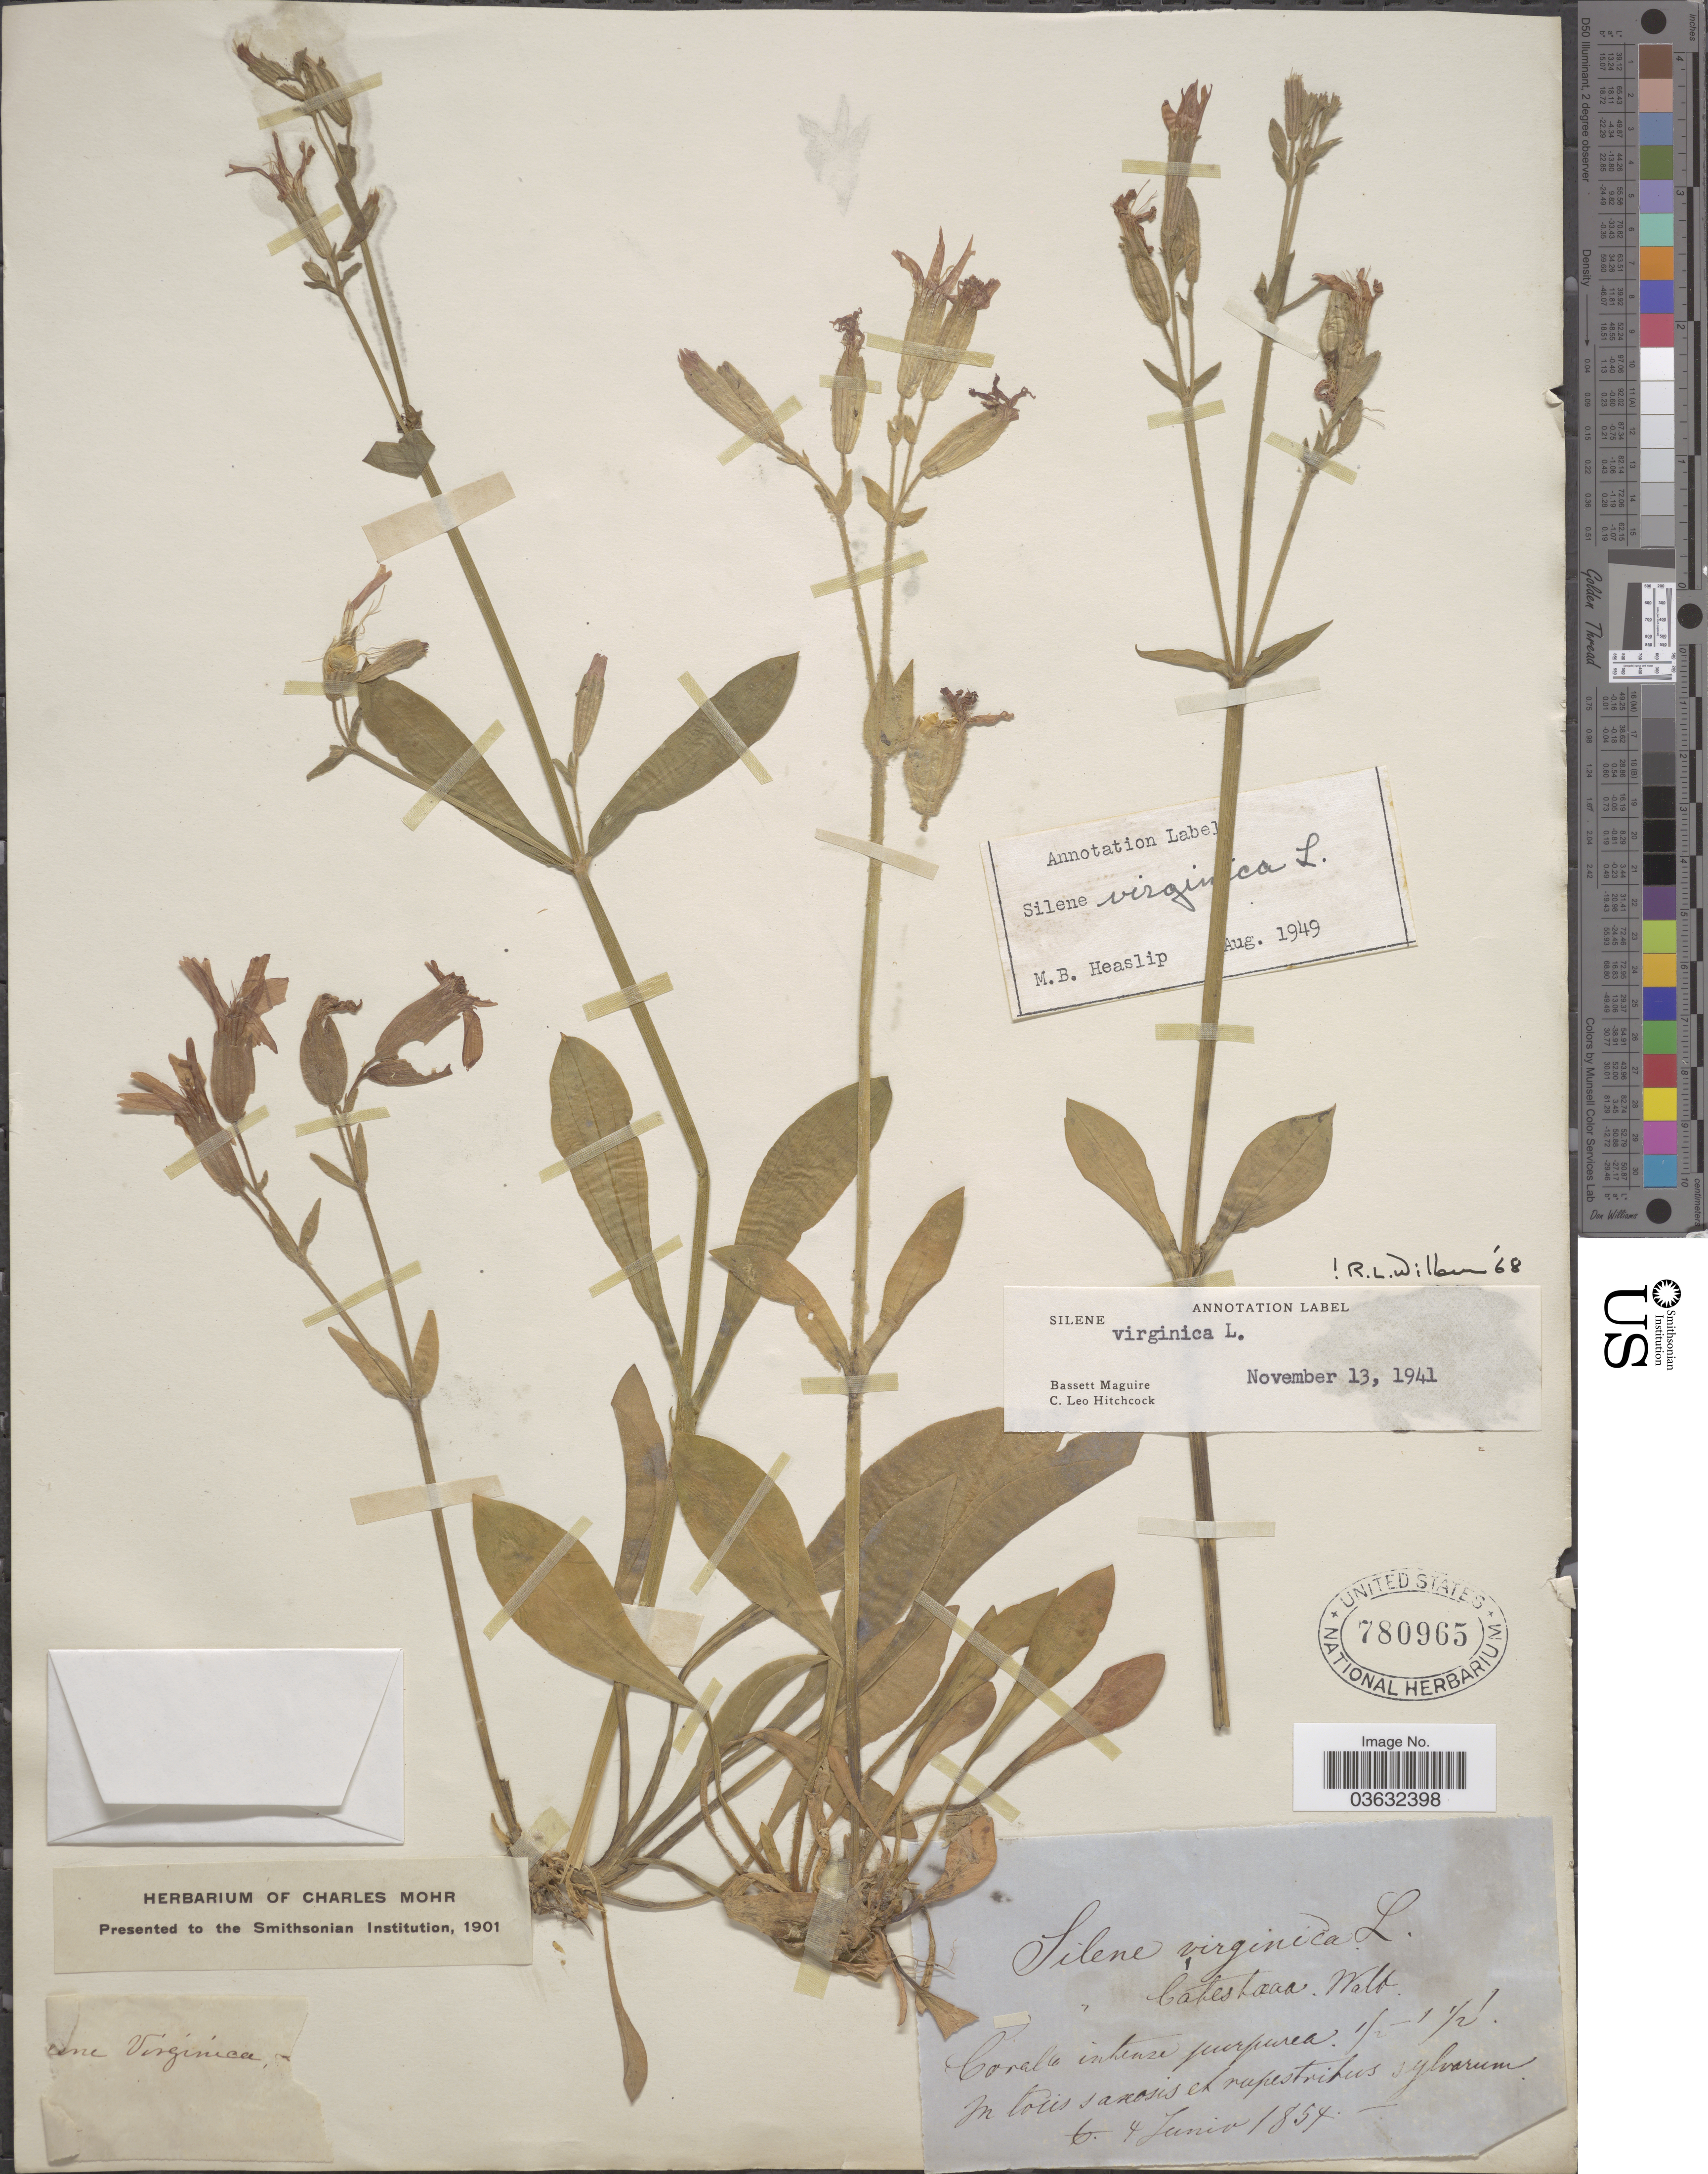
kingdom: Plantae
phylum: Tracheophyta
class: Magnoliopsida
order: Caryophyllales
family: Caryophyllaceae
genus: Silene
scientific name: Silene virginica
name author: L.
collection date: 1854-06-04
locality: In locis saxosis et rupestribus sylvarum.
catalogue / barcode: US 780965